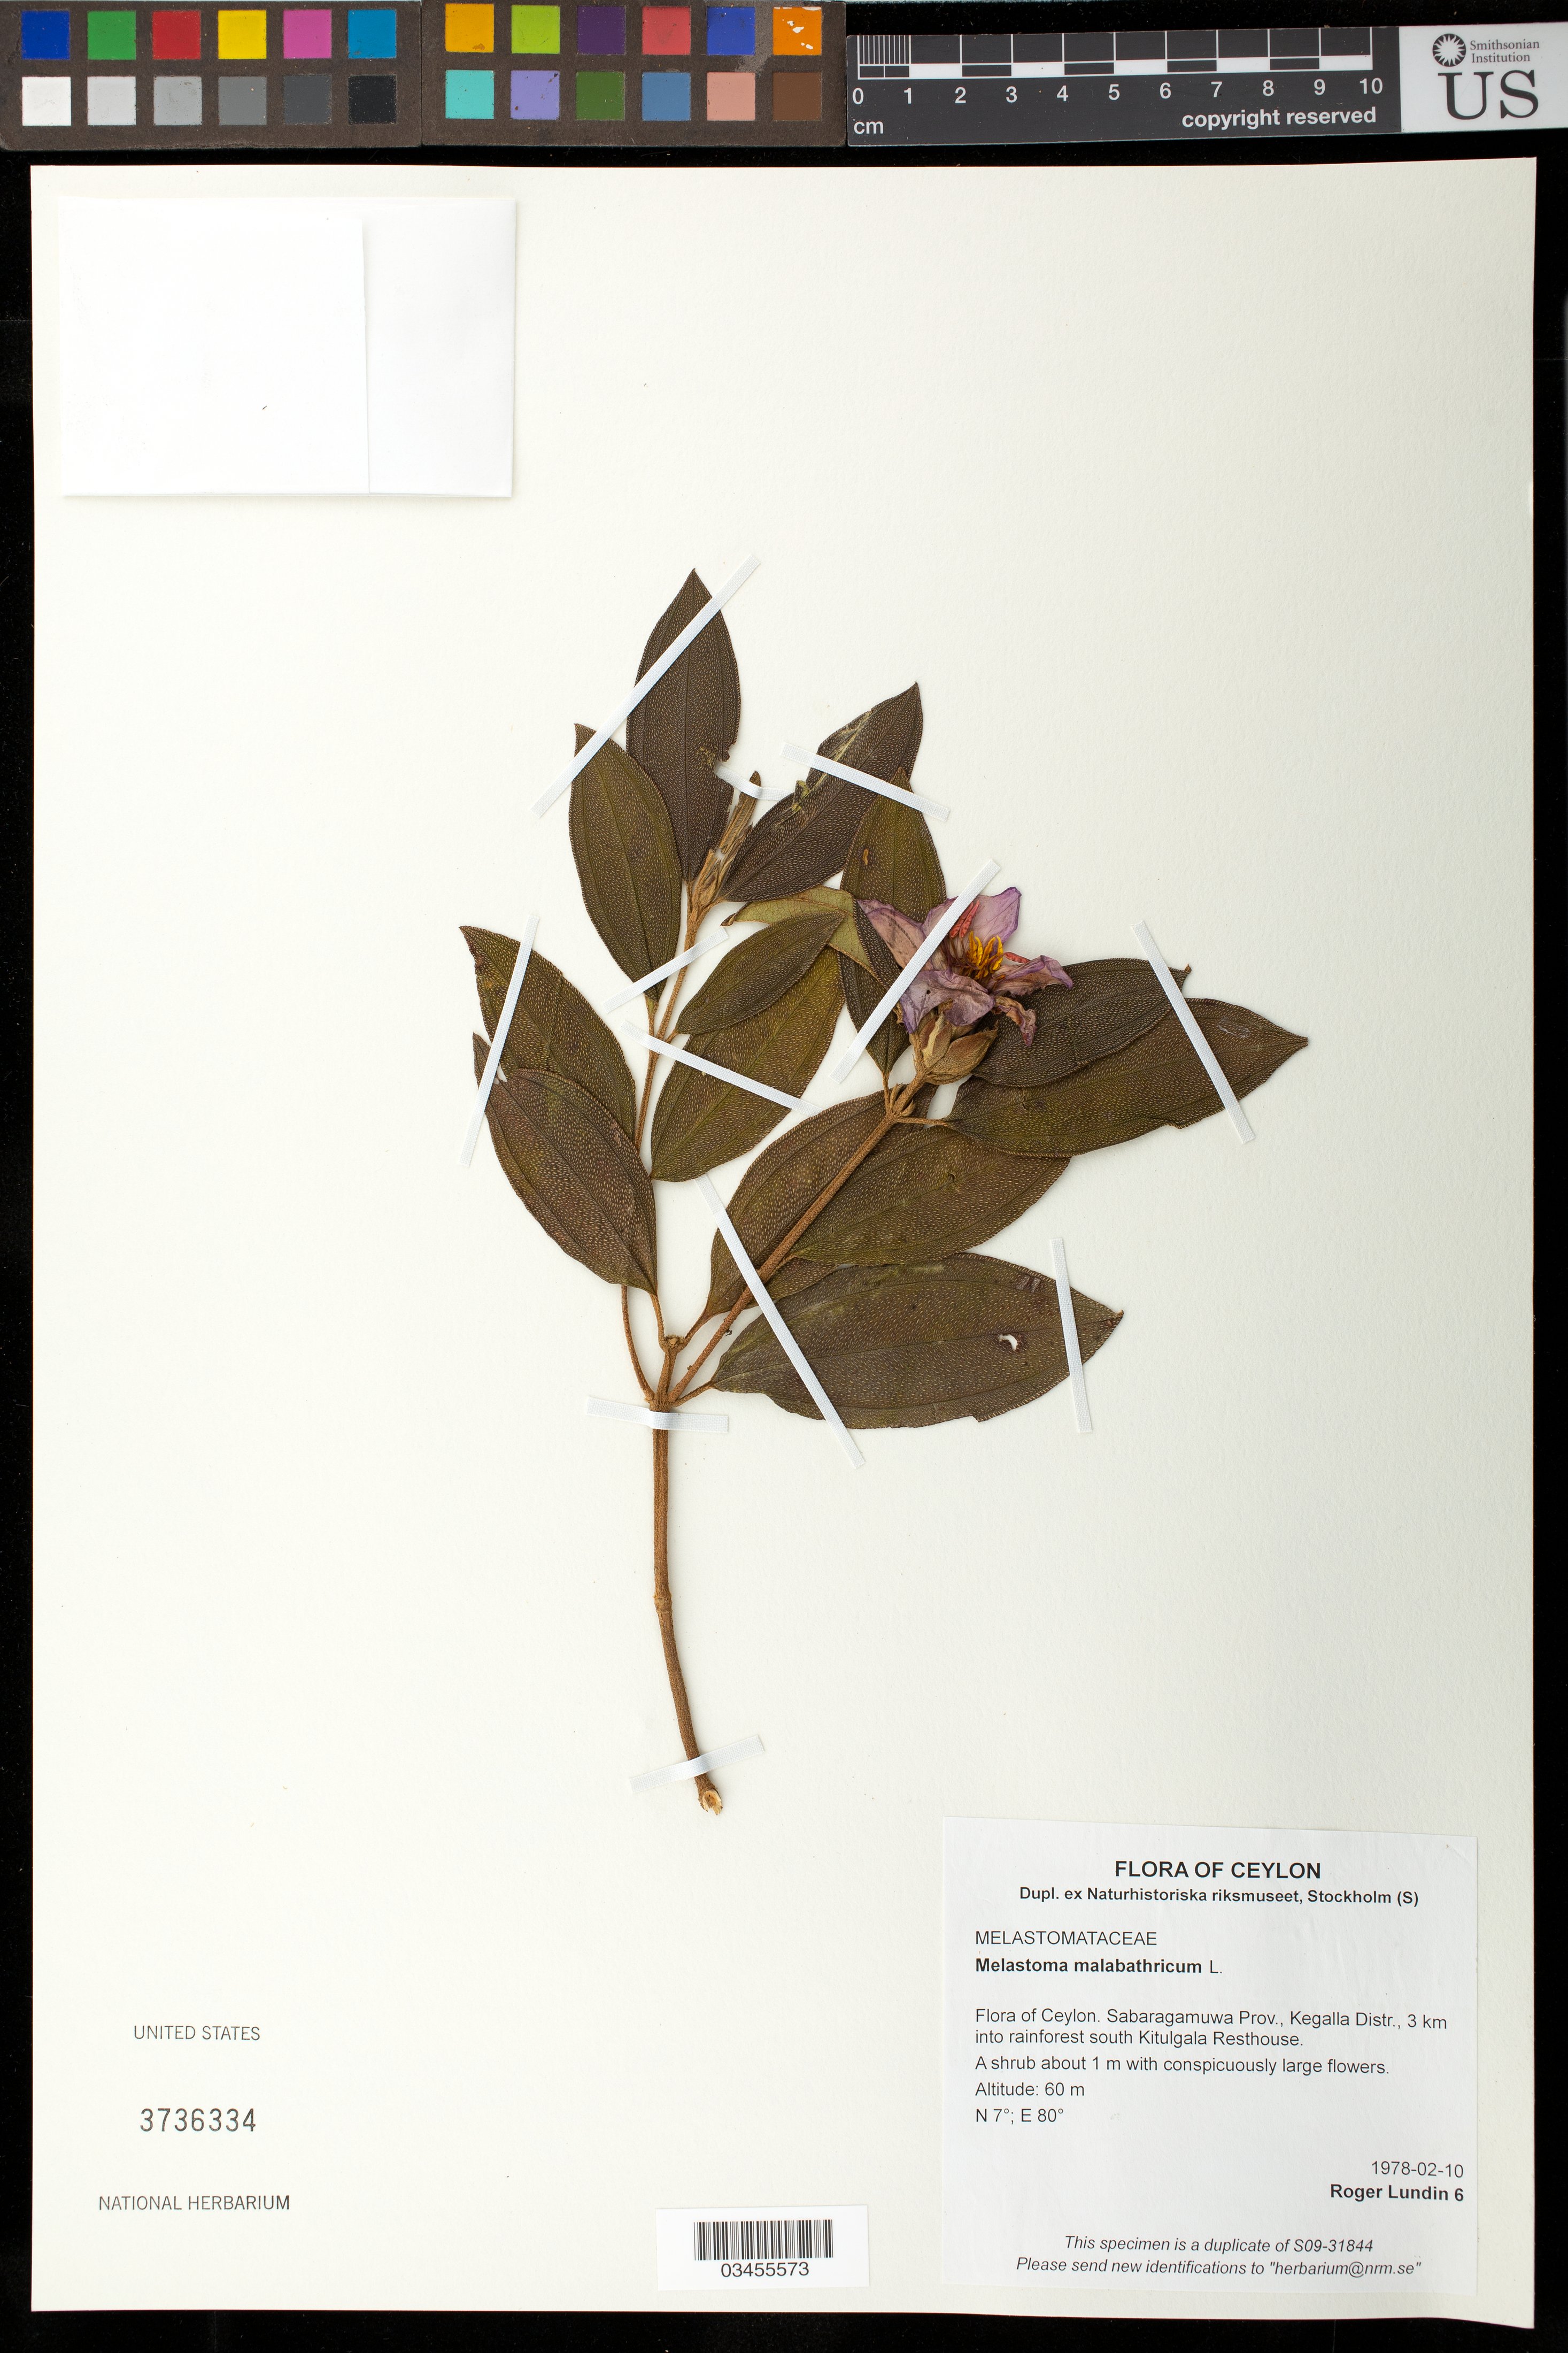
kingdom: Plantae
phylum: Tracheophyta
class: Magnoliopsida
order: Myrtales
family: Melastomataceae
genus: Melastoma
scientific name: Melastoma malabathricum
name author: L.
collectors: R. Lundin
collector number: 6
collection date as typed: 1978-02-10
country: Sri Lanka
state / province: Sabaragamuwa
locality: Kegalla Distr., 3 km in to rainforest south Kitulgala Resthouse.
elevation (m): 60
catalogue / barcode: US 3736334